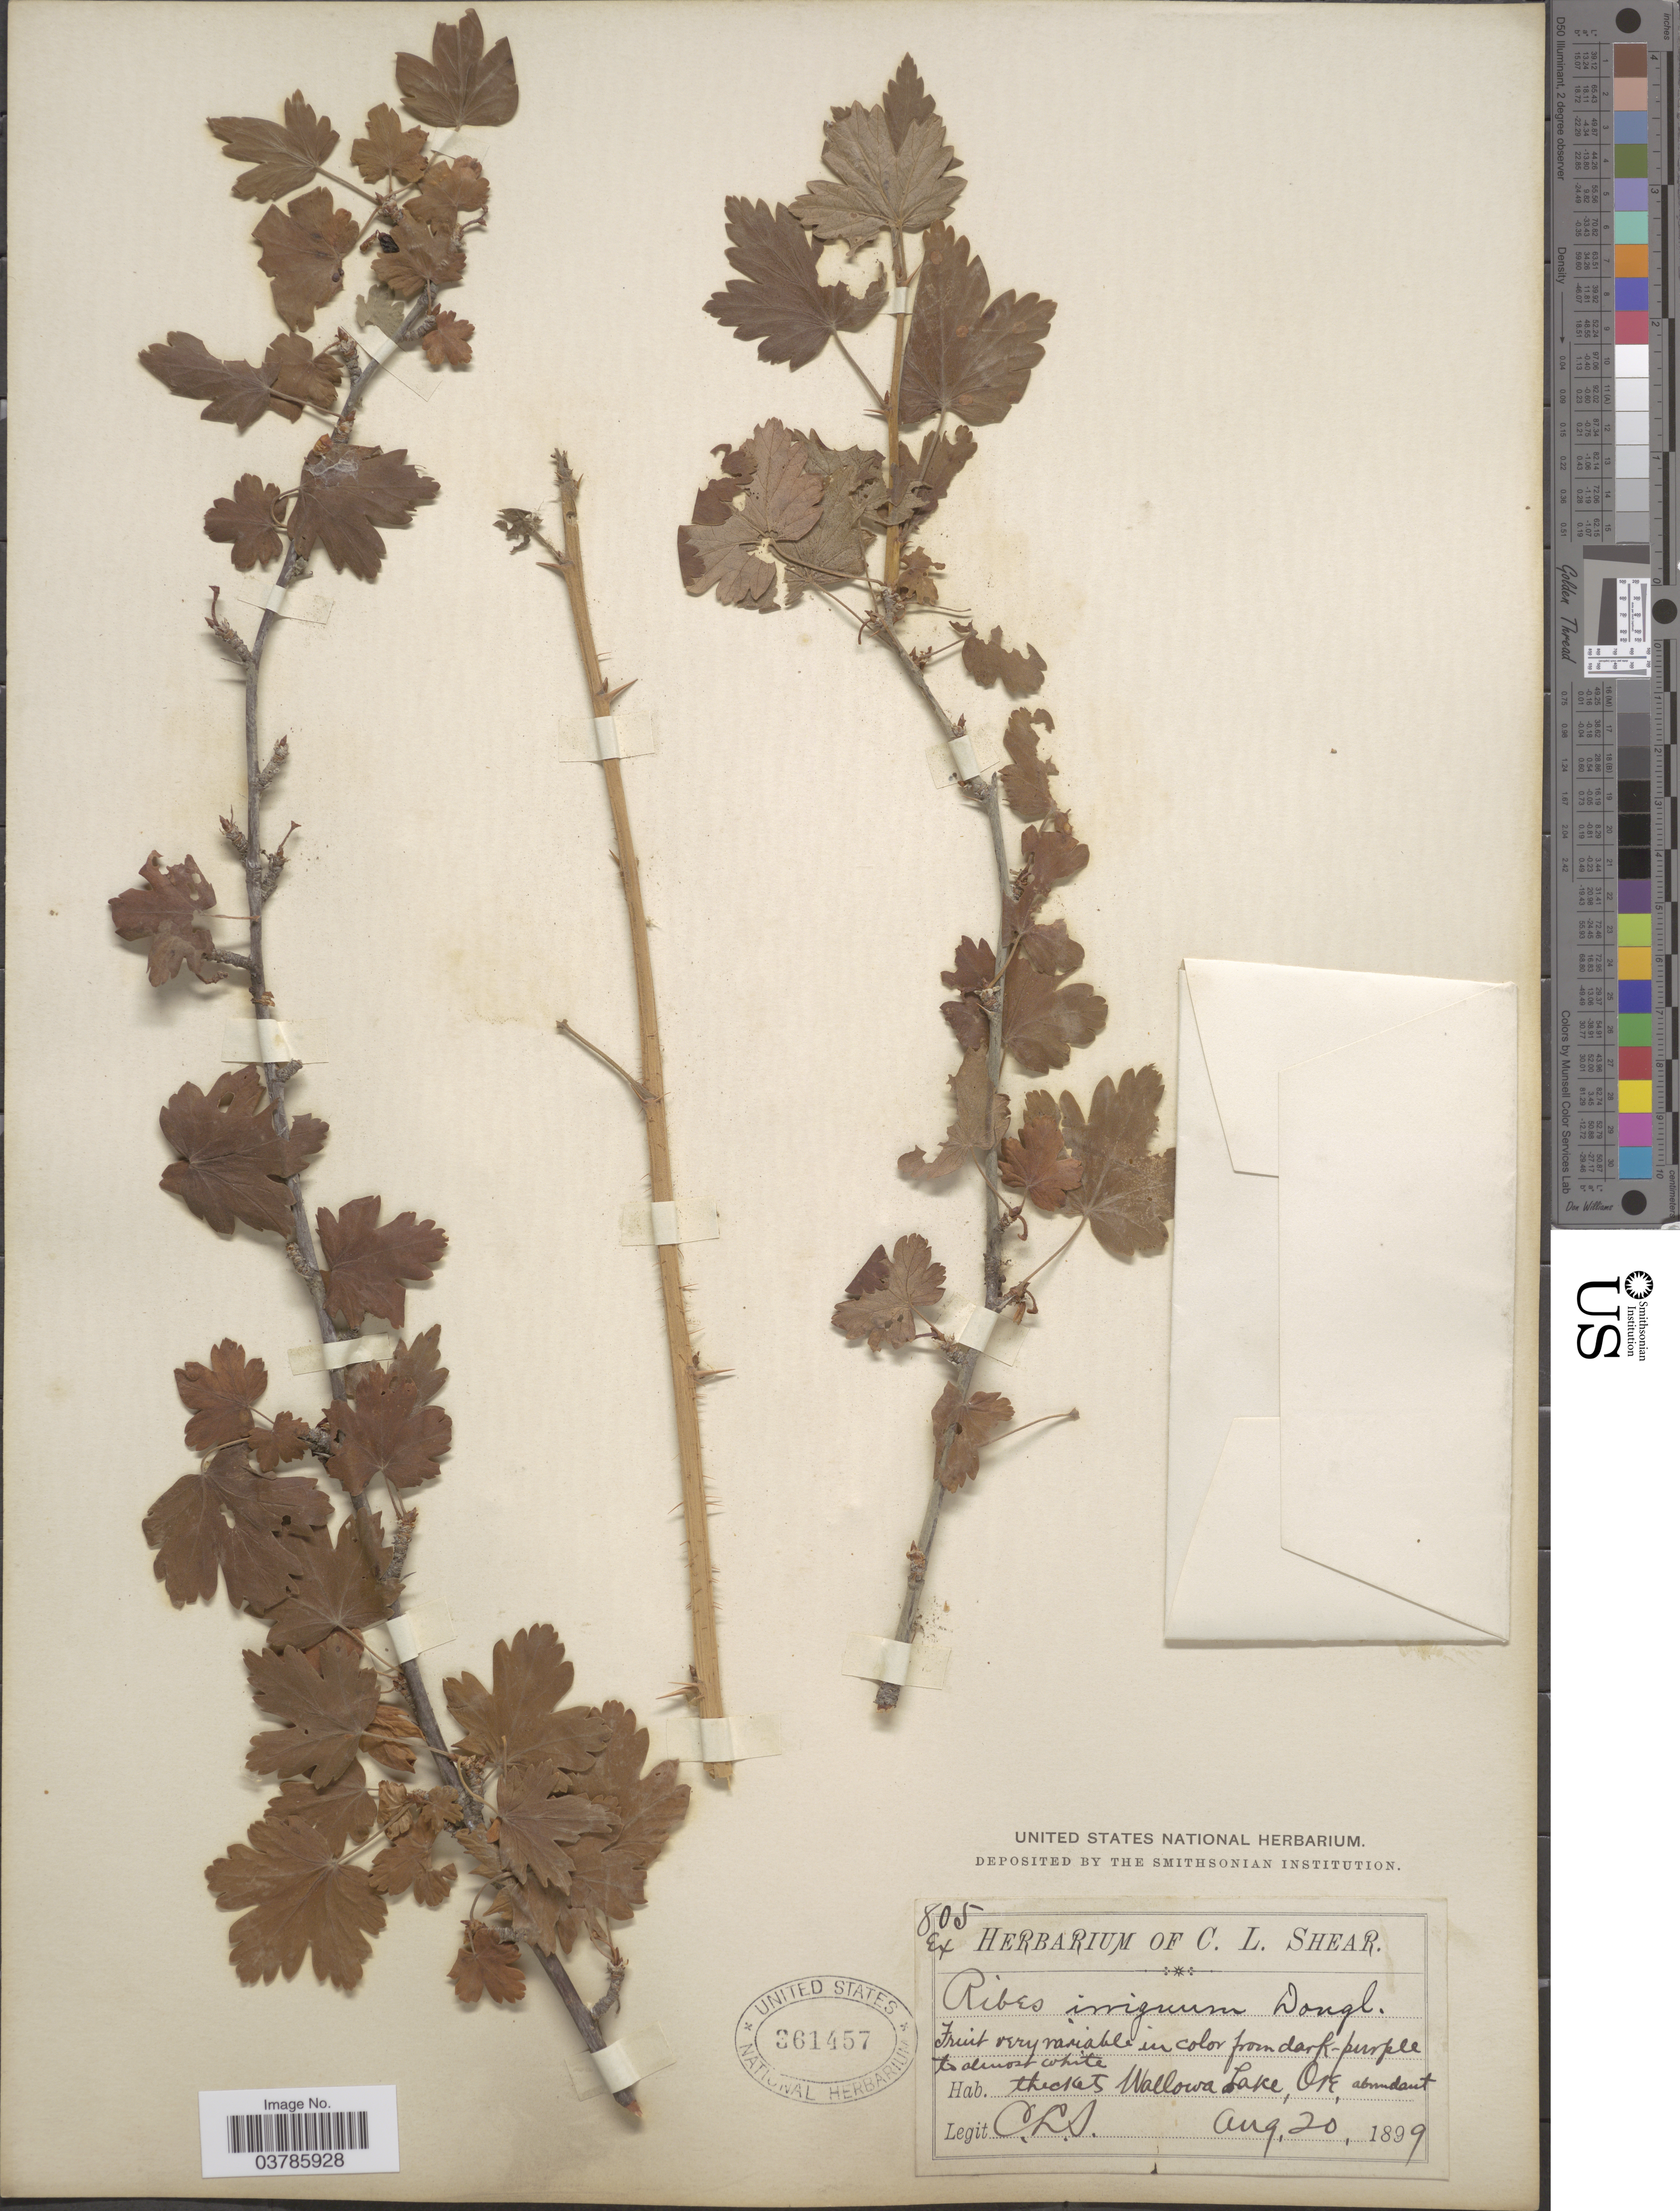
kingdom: Plantae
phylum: Tracheophyta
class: Magnoliopsida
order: Saxifragales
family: Grossulariaceae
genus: Ribes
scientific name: Ribes oxyacanthoides var. irriguum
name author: (Douglas) Jancz.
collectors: C. L. Shear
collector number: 805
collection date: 1899-08-20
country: United States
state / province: Oregon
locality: Wallowa Lake.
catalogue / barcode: US 361457